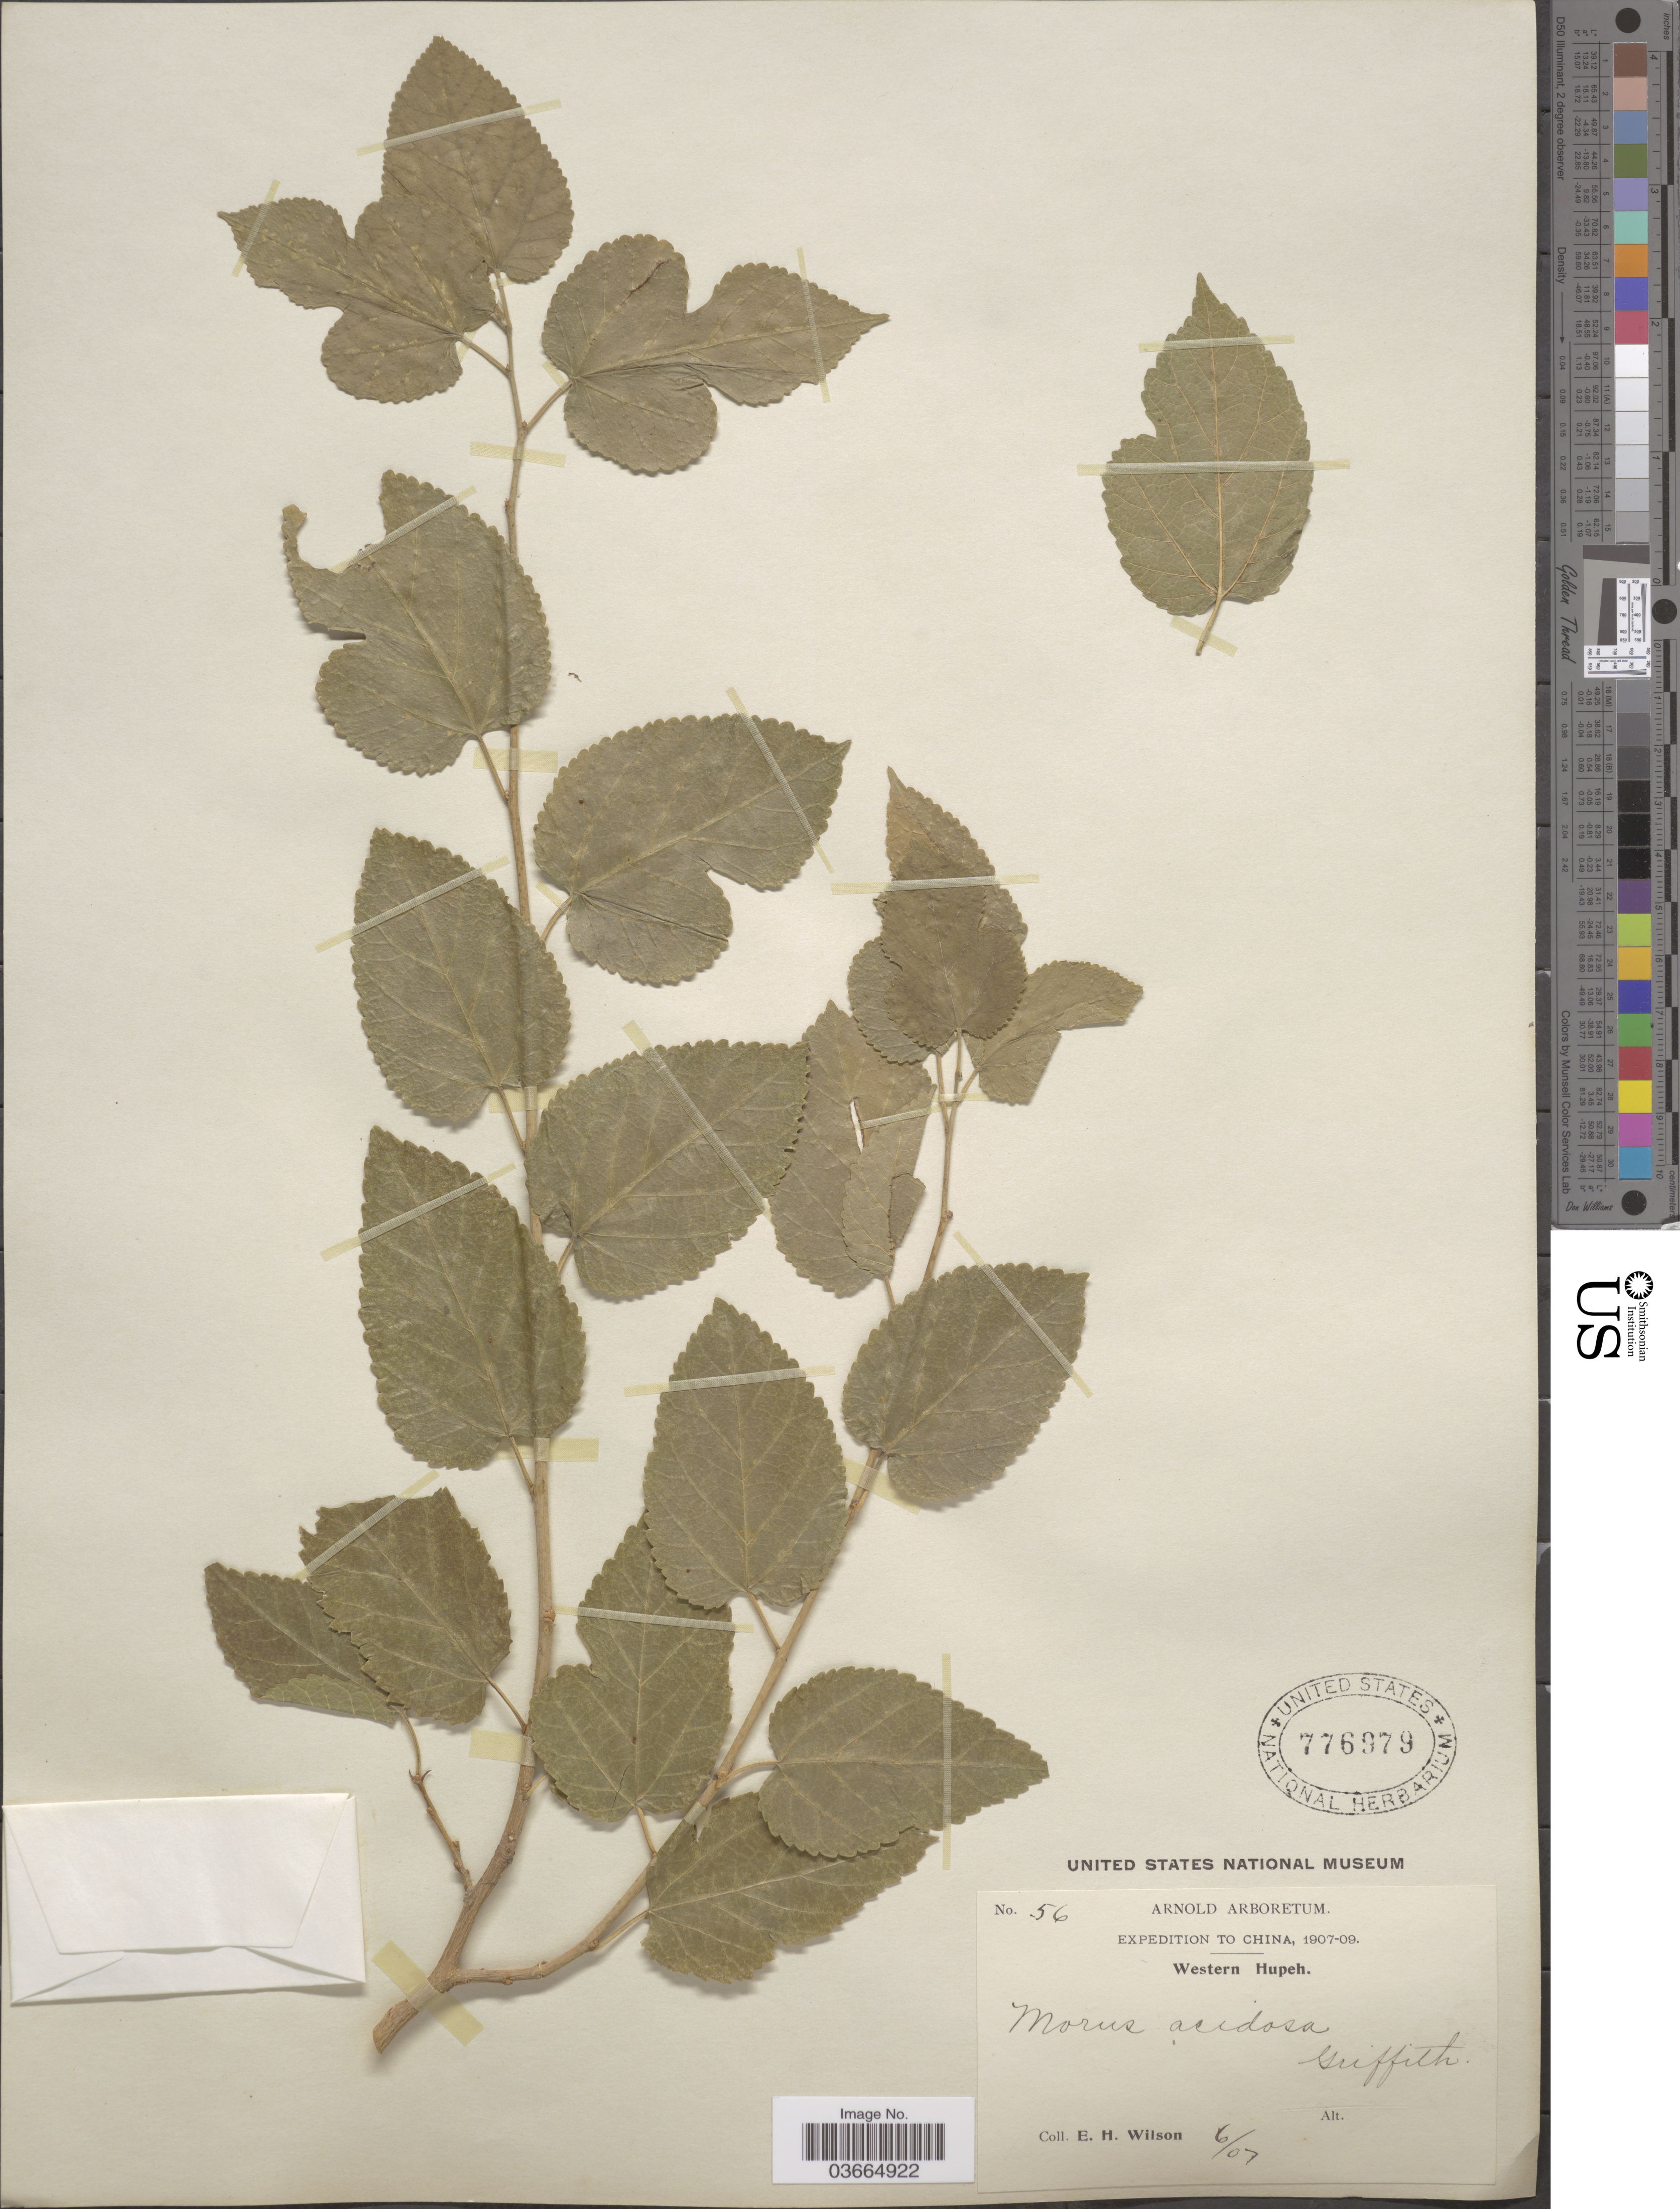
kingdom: Plantae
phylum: Tracheophyta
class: Magnoliopsida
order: Rosales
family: Moraceae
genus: Morus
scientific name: Morus acidosa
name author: Griff.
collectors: E. Wilson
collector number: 56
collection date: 1907-06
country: China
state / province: Hubei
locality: Western Hupeh.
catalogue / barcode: US 776979